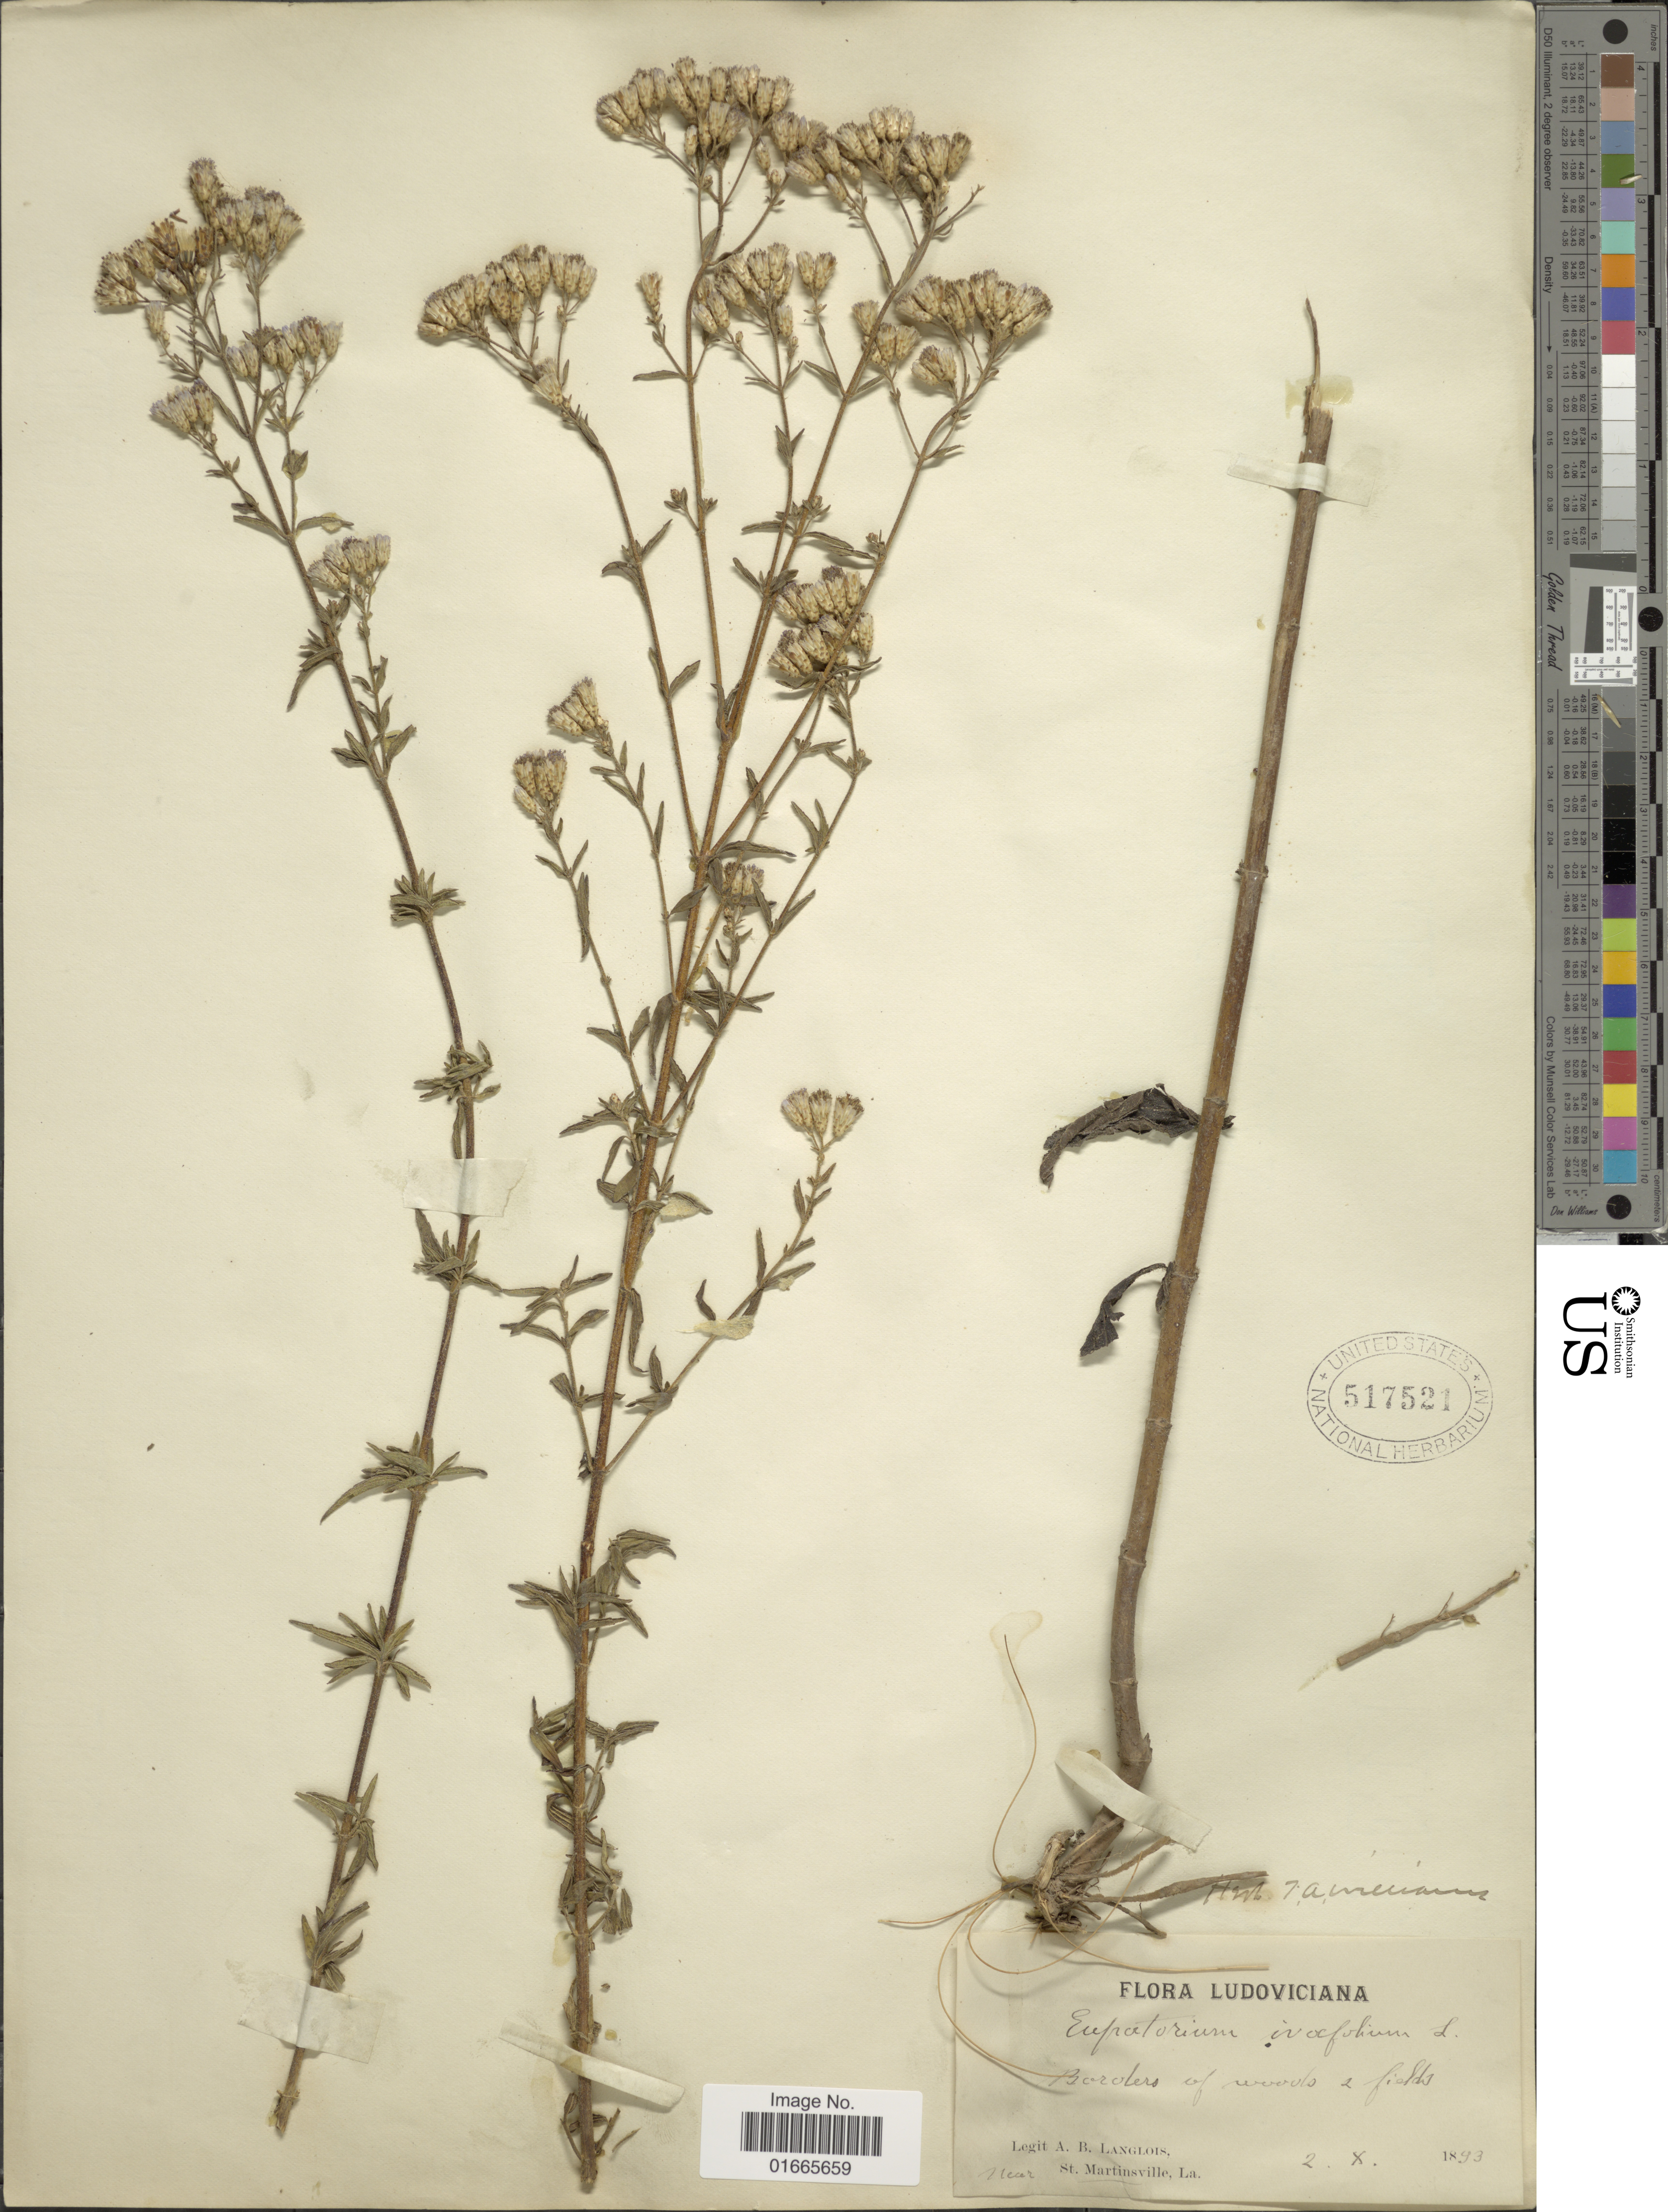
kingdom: Plantae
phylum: Tracheophyta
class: Magnoliopsida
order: Asterales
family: Asteraceae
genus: Chromolaena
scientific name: Chromolaena ivaefolia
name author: (L.) R.M. King & H. Rob.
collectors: A. Langlois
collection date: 1893-10-02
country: United States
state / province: Louisiana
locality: Ludoviciana, near St. Martinsville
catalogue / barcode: US 517521